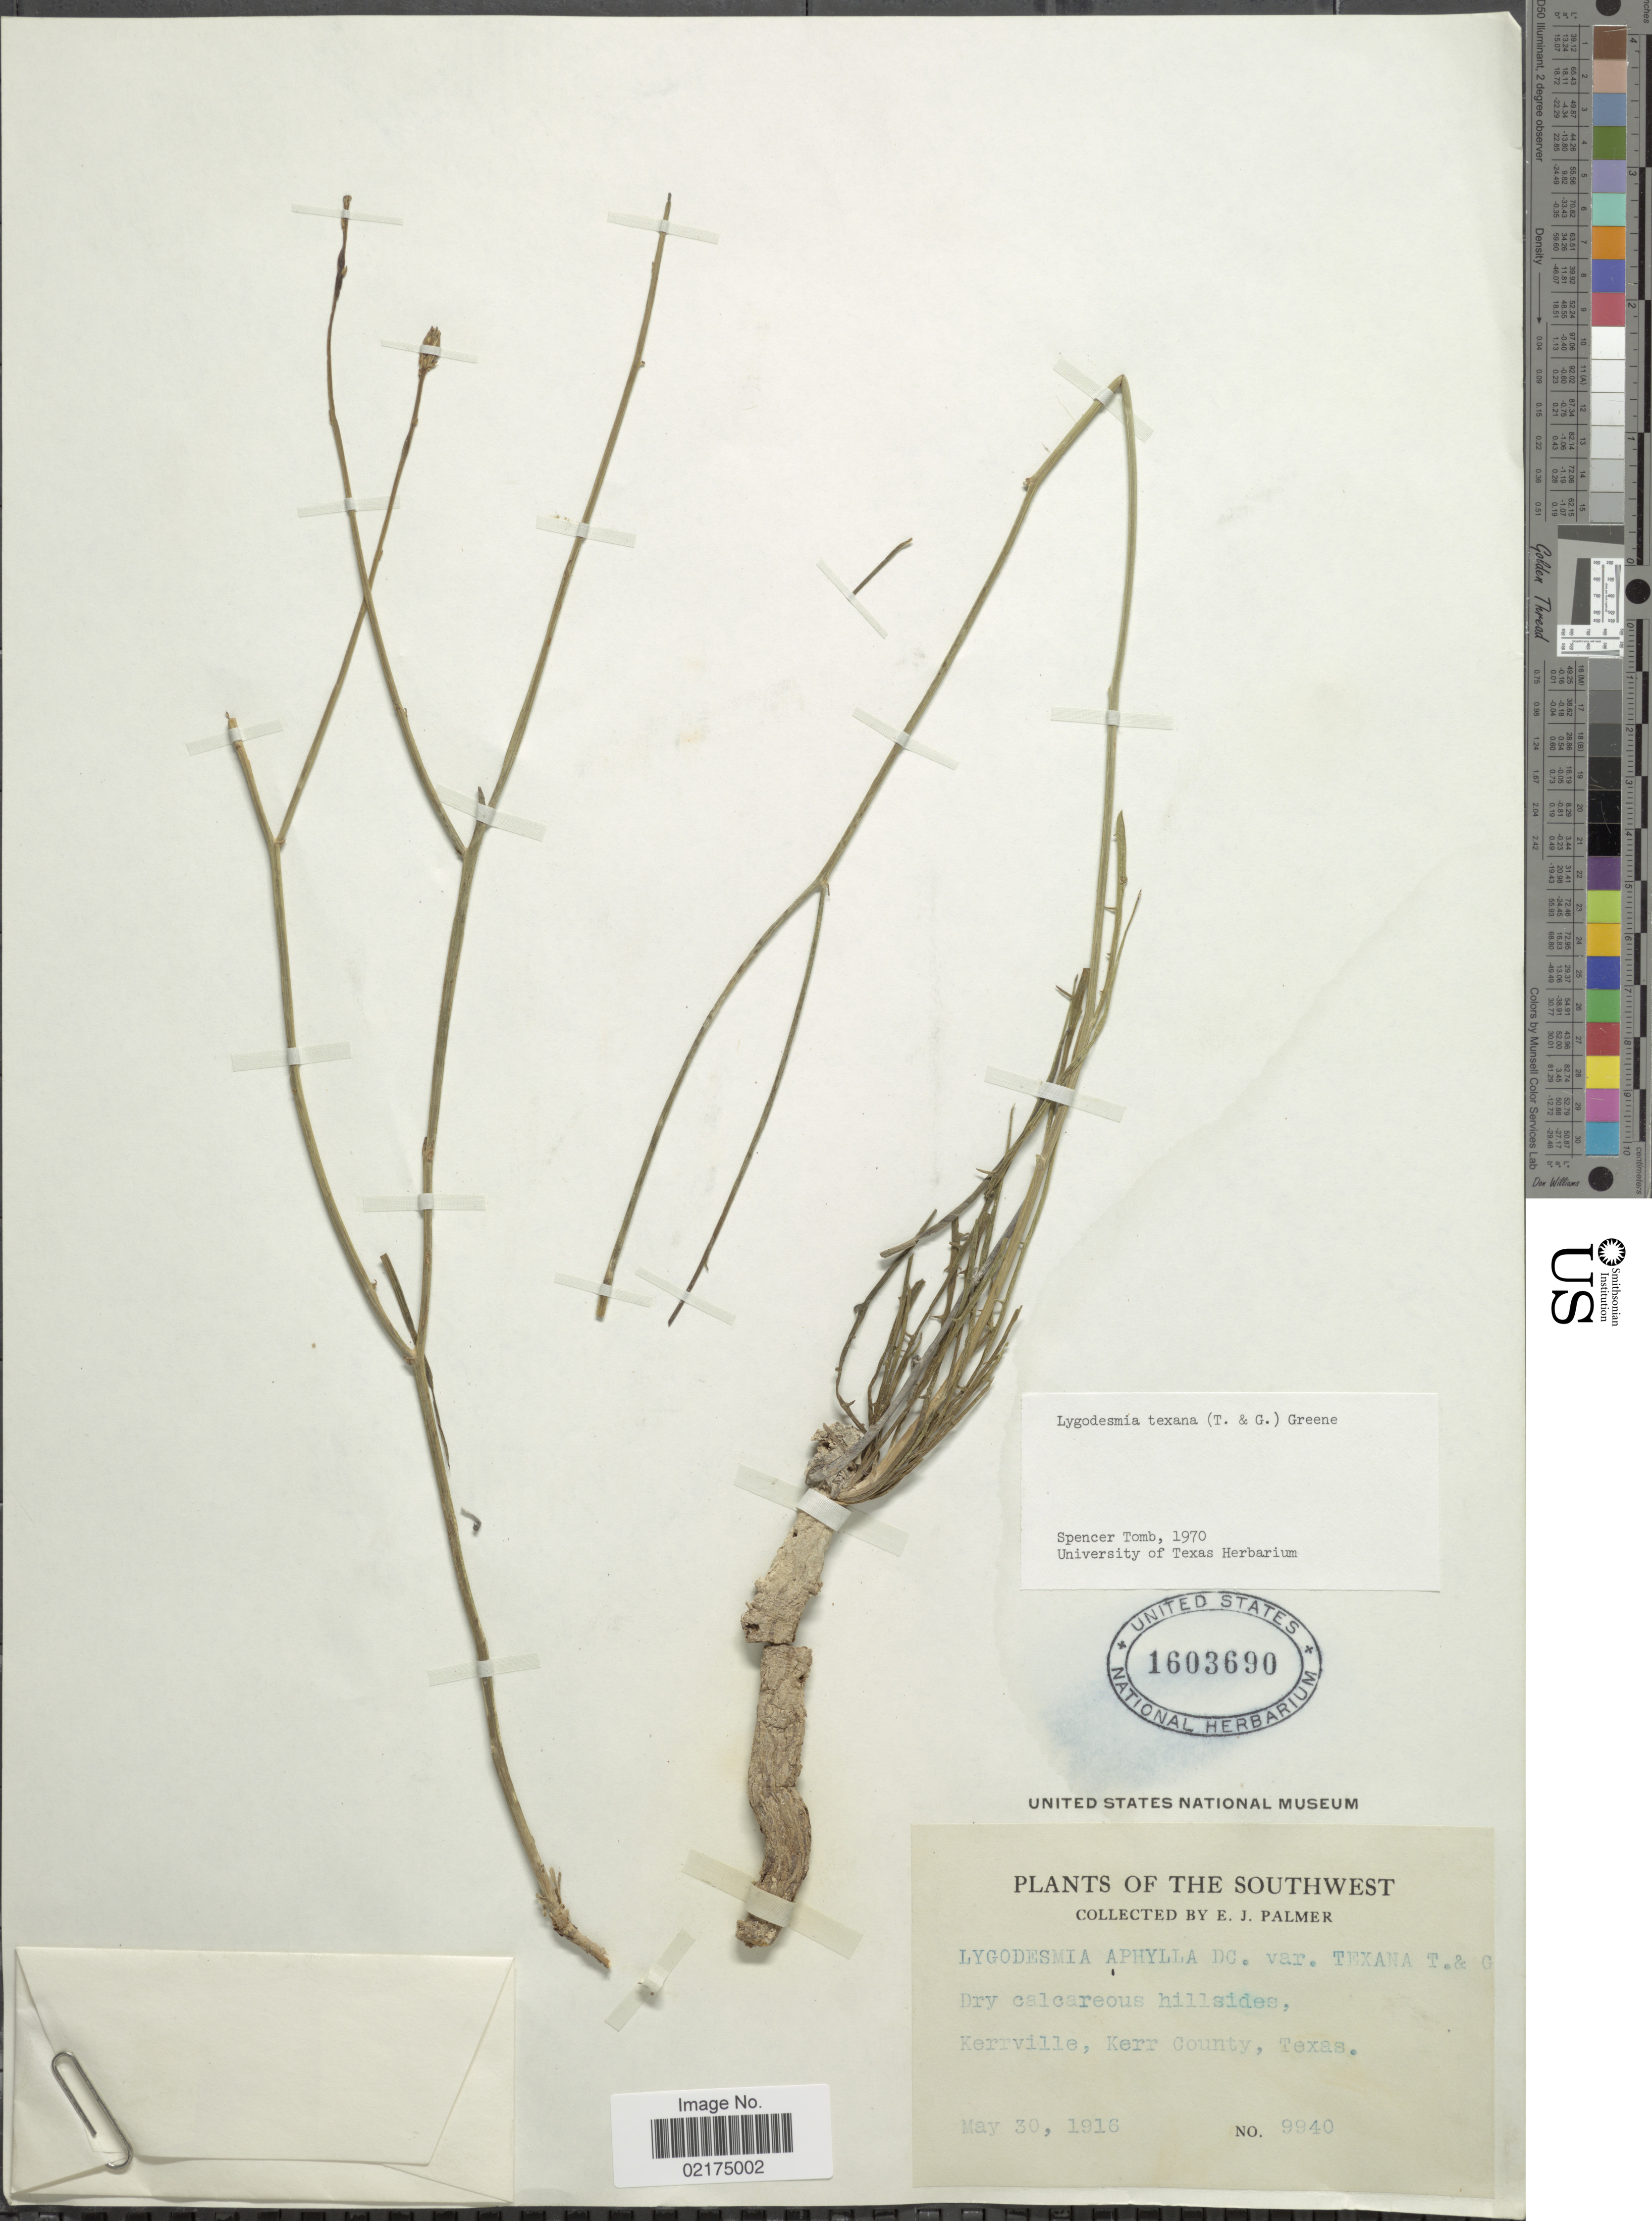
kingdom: Plantae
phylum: Tracheophyta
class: Magnoliopsida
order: Asterales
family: Asteraceae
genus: Lygodesmia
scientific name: Lygodesmia texana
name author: (Torr. & A. Gray) Greene ex Small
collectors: E. J. Palmer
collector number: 9940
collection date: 1916-05-30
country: United States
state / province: Texas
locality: The Southwest, Kerrville, Kerr County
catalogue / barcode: US 1603690